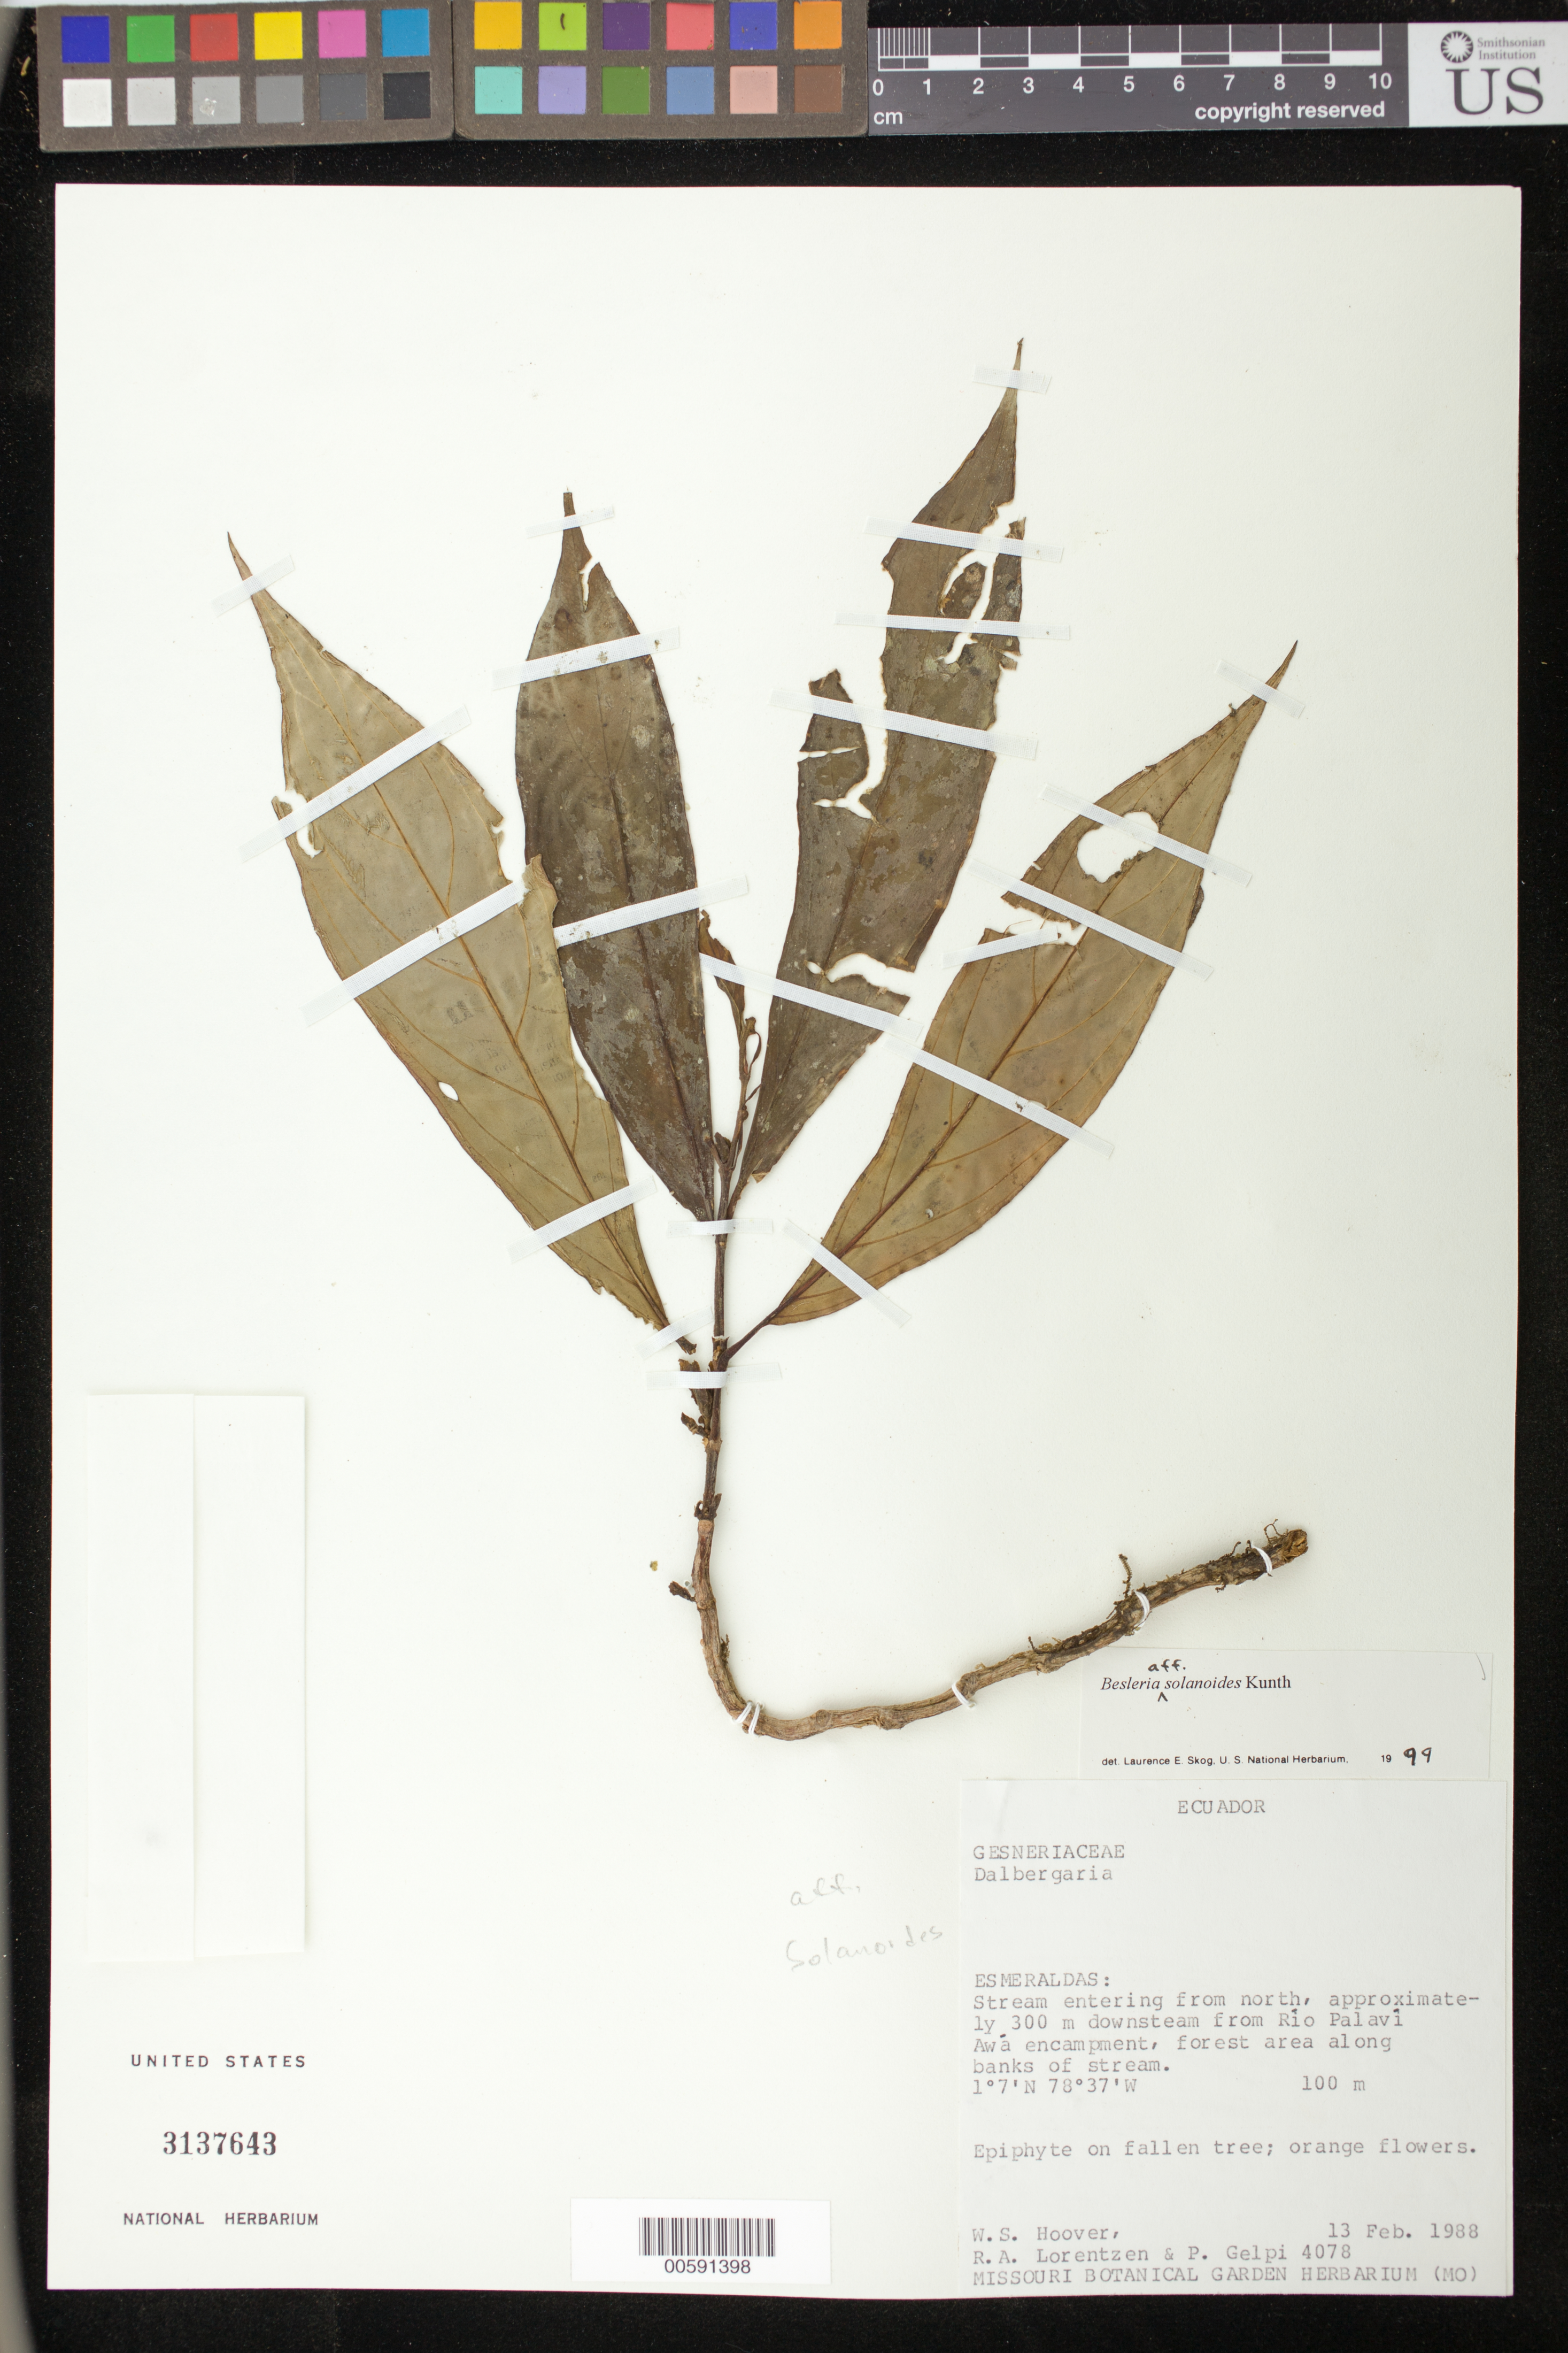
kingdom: Plantae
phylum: Tracheophyta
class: Magnoliopsida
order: Lamiales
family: Gesneriaceae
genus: Columnea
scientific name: Columnea sp.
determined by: Clark, J. L., (SEL), The Marie Selby Botanical Garden (UNITED STATES)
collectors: W. S. Hoover, R. Lorentzen & P. Gelpi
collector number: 4078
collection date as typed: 13 Feb 1988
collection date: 1988-02-13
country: Ecuador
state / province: Esmeraldas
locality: Stream entering from north, approximately 300 m downstream from Río Palaví Awá encampment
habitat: Forest area along banks of stream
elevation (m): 100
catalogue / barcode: US 3137643